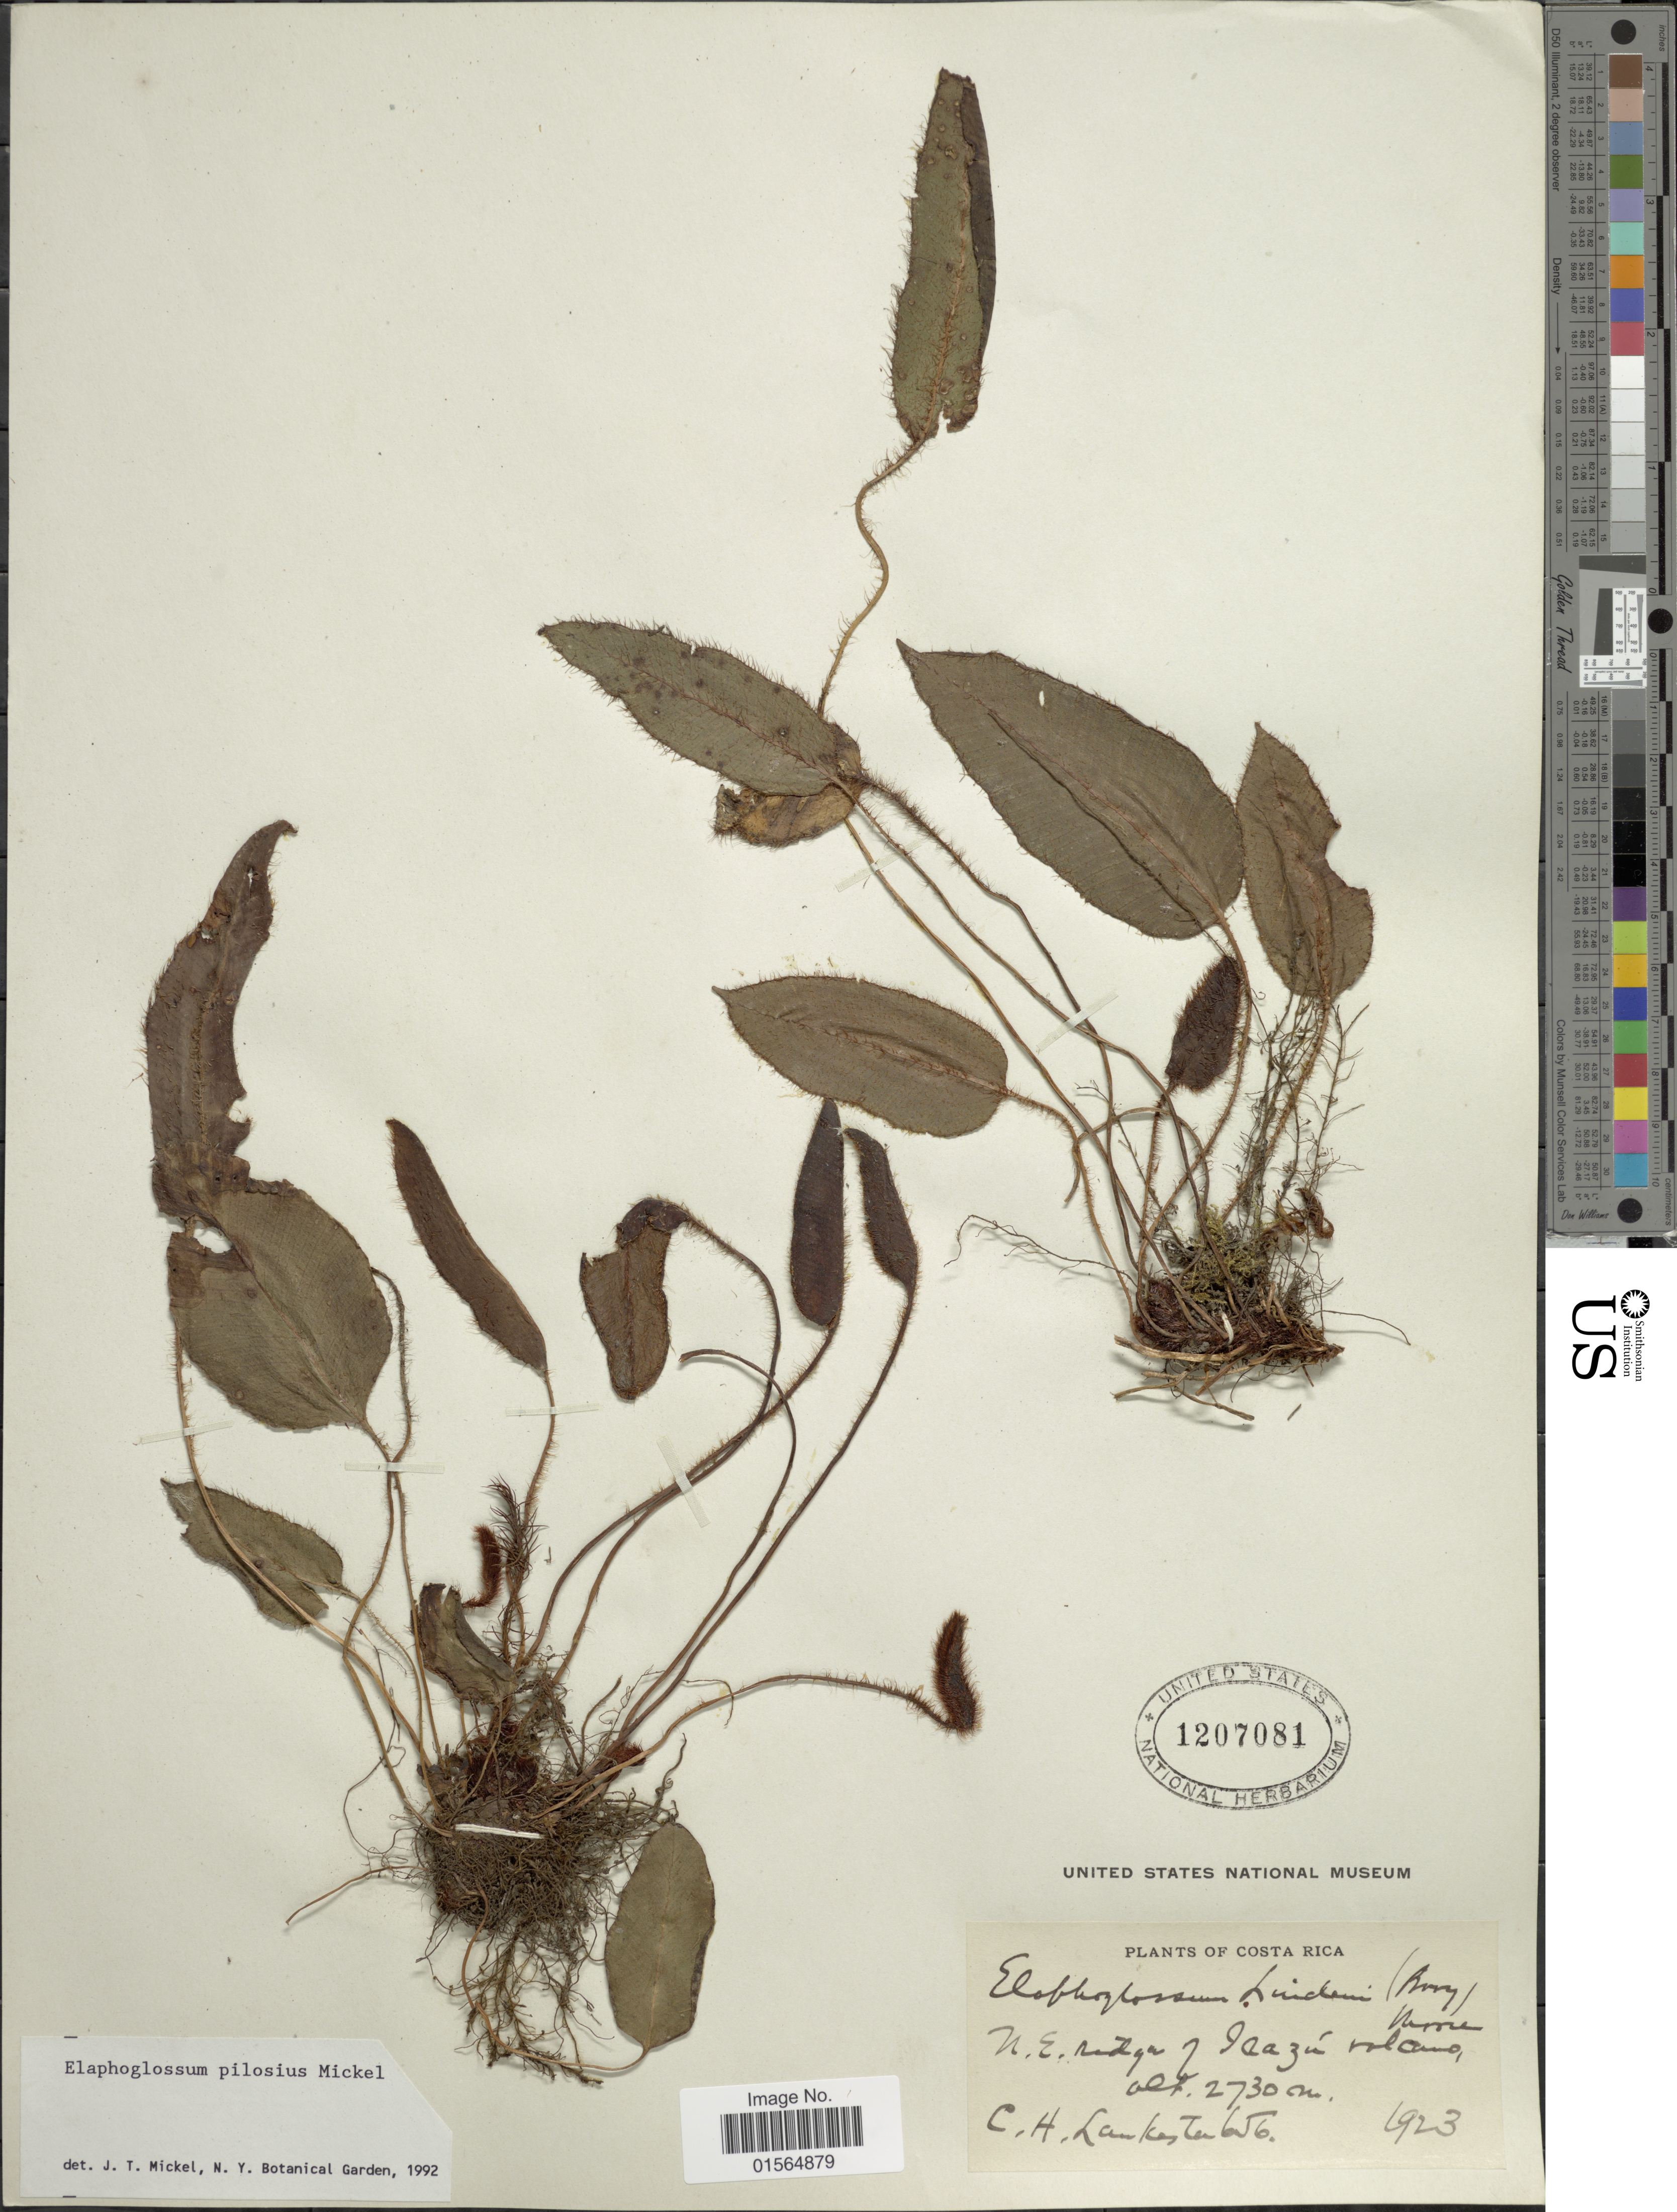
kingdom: Plantae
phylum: Tracheophyta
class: Polypodiopsida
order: Polypodiales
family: Dryopteridaceae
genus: Elaphoglossum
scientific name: Elaphoglossum pilosius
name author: Mickel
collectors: C. H. Lankester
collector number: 1923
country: Costa Rica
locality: N.E. ridge of Irazú volcano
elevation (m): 2730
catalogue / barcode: US 1207081